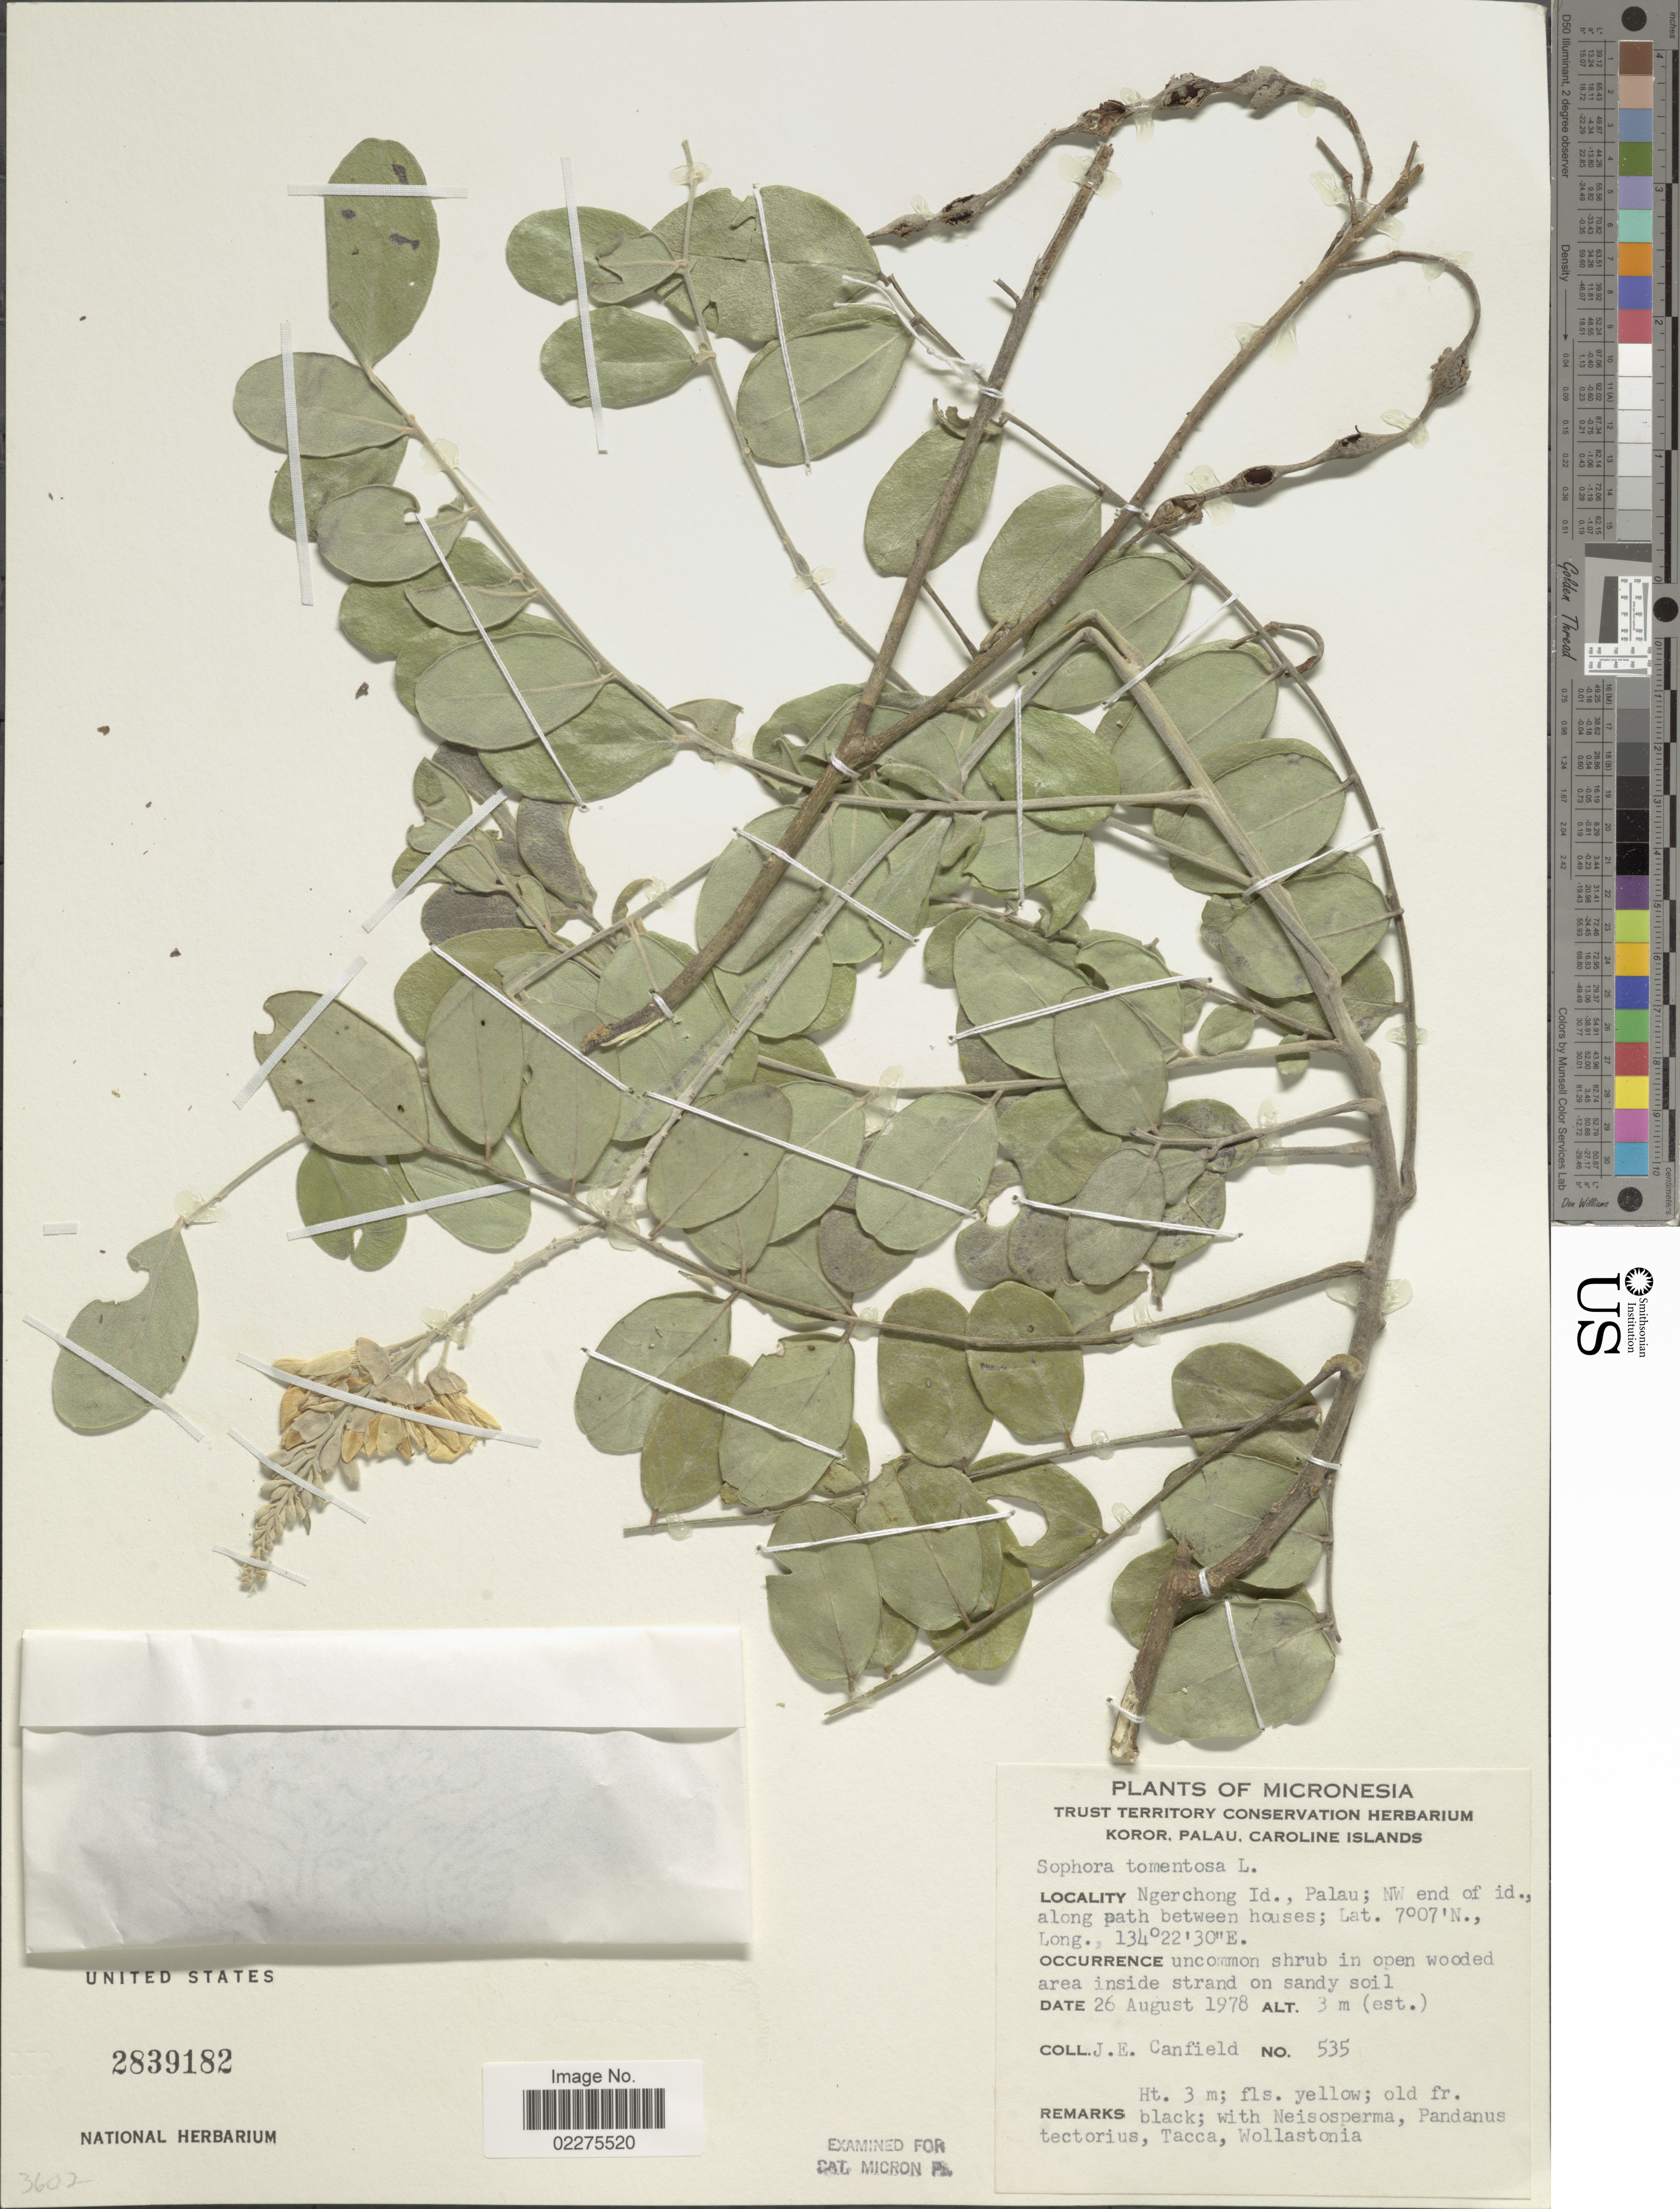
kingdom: Plantae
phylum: Tracheophyta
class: Magnoliopsida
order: Fabales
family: Fabaceae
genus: Sophora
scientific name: Sophora tomentosa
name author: L.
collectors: J. E. Canfield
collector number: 535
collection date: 1978-08-26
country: Palau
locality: Micronesia. Ngerchong Id., Palau; NW end of id., along path between houses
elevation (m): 3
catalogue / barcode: US 2839182